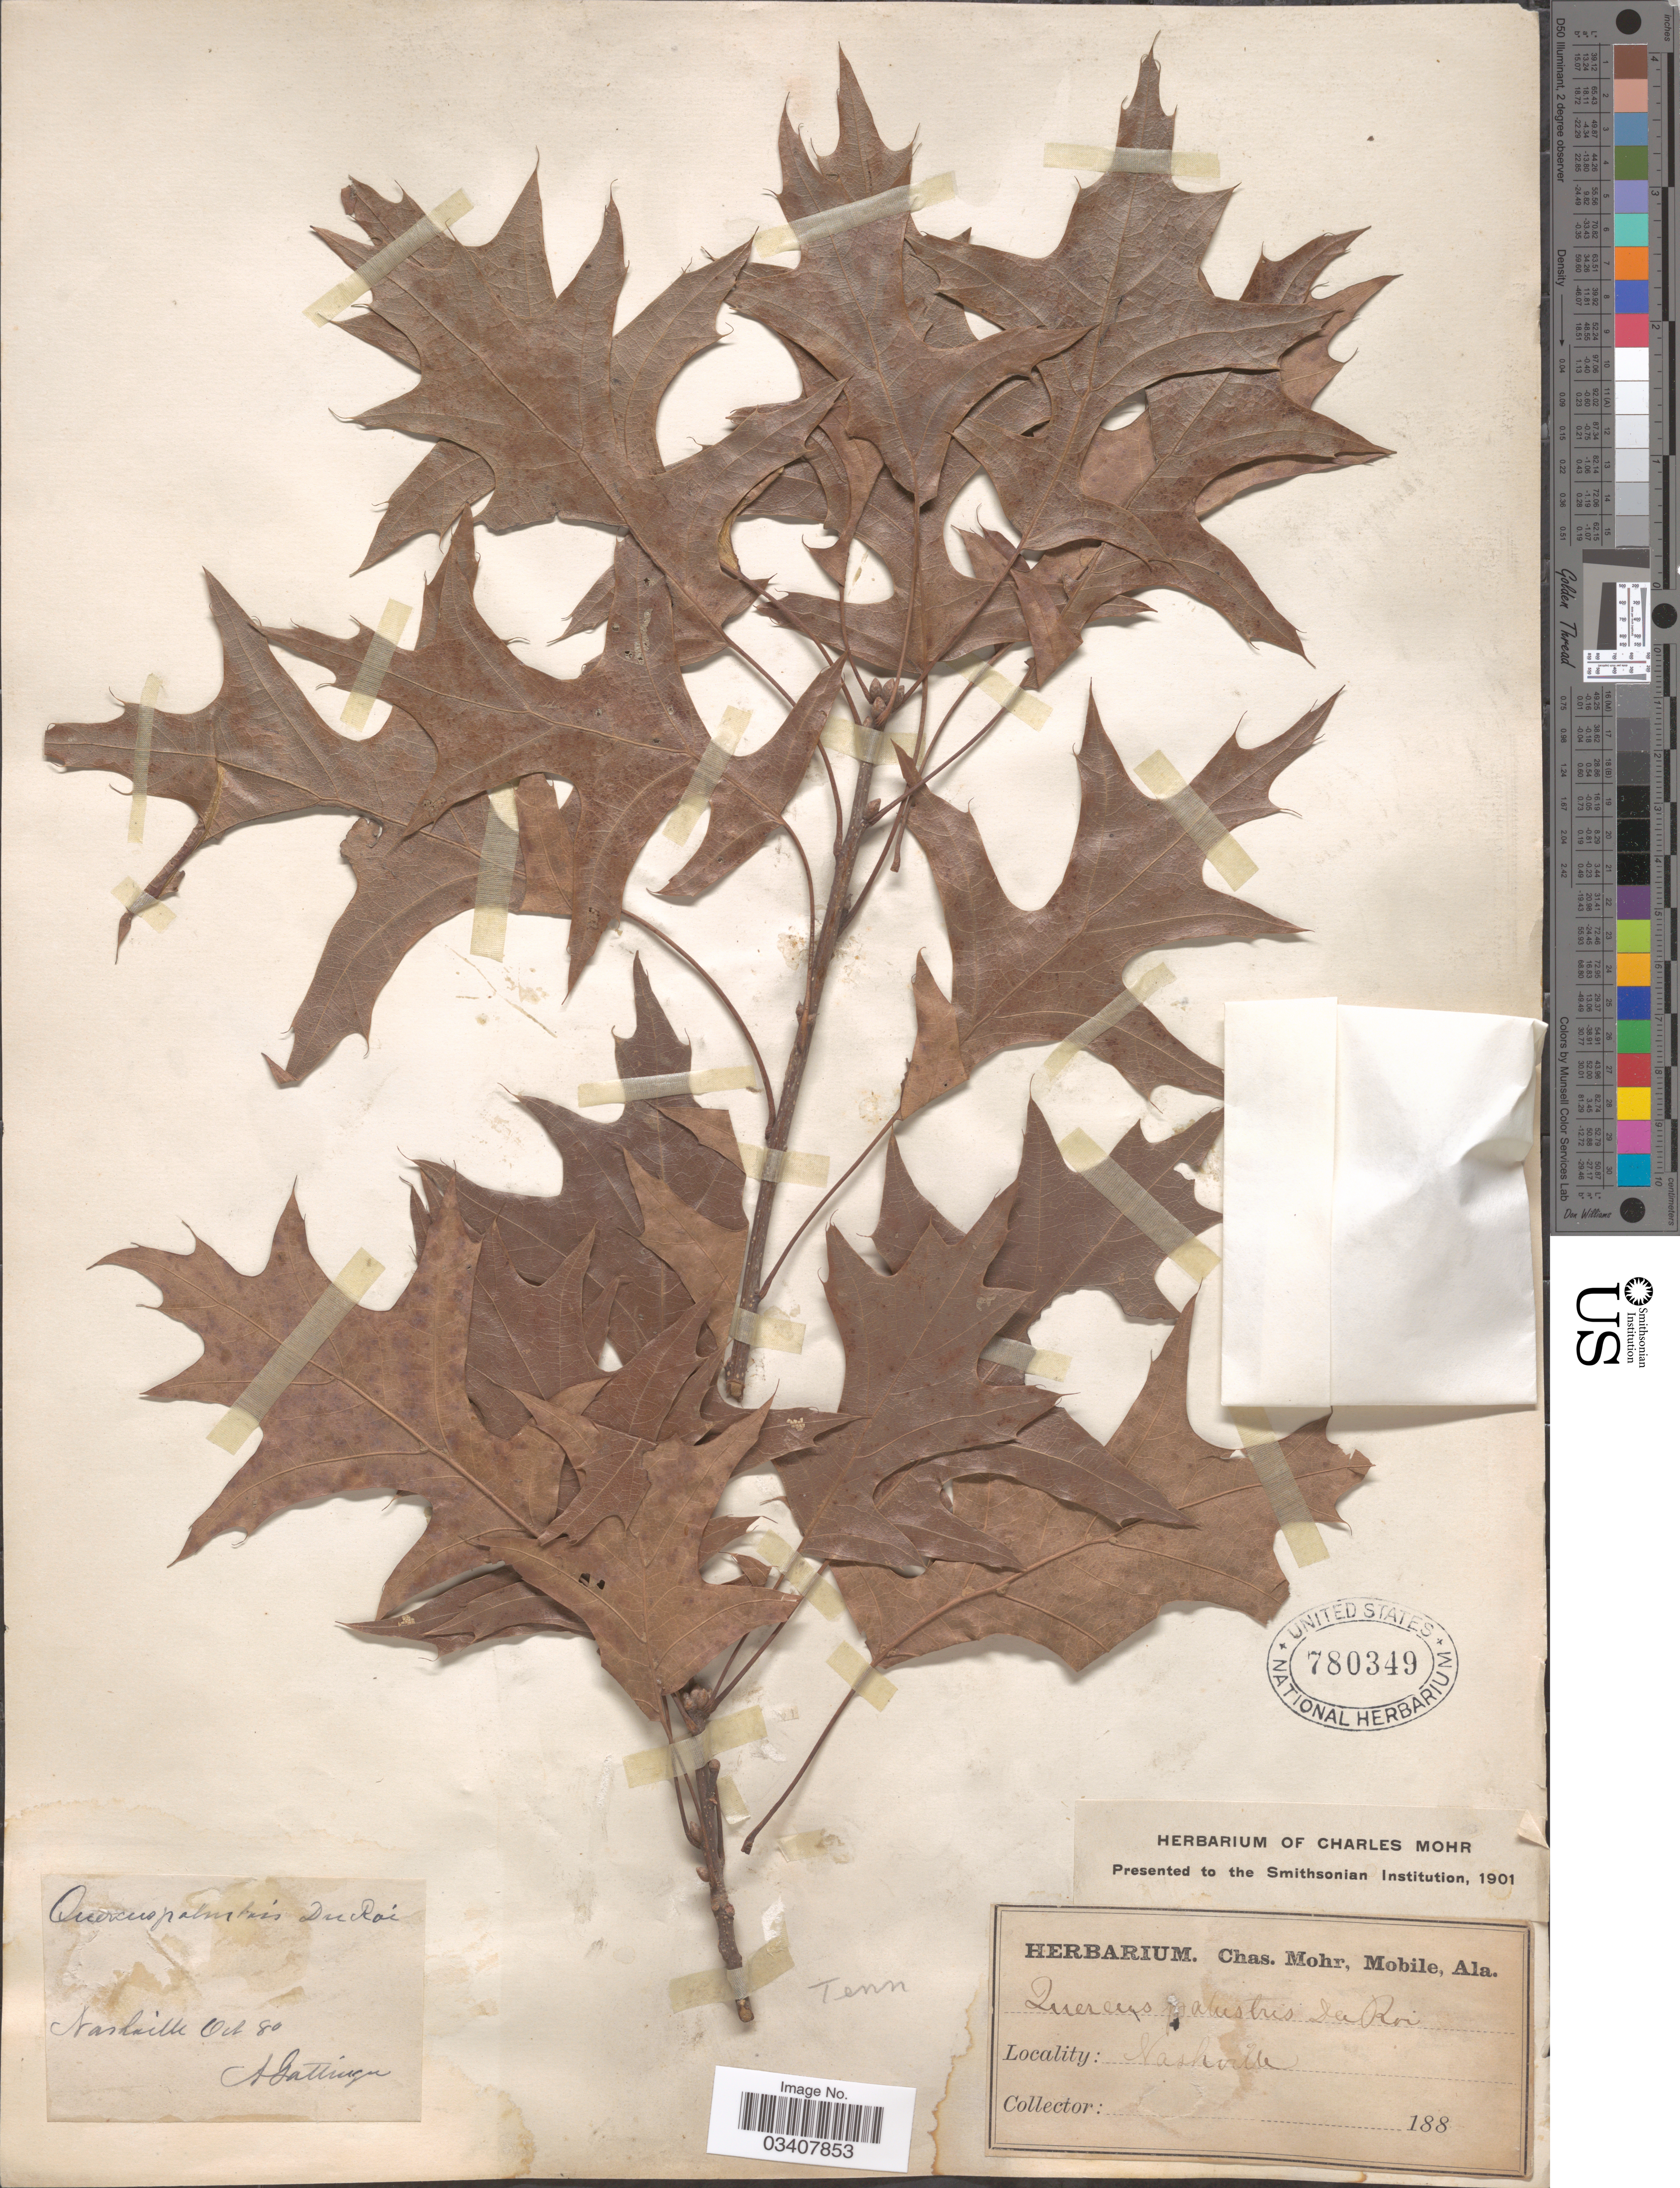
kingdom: Plantae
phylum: Tracheophyta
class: Magnoliopsida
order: Fagales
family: Fagaceae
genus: Quercus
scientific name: Quercus palustris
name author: Münchh.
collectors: A. Gattinger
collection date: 1880-10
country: United States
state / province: Tennessee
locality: Nashville.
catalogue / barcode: US 780349